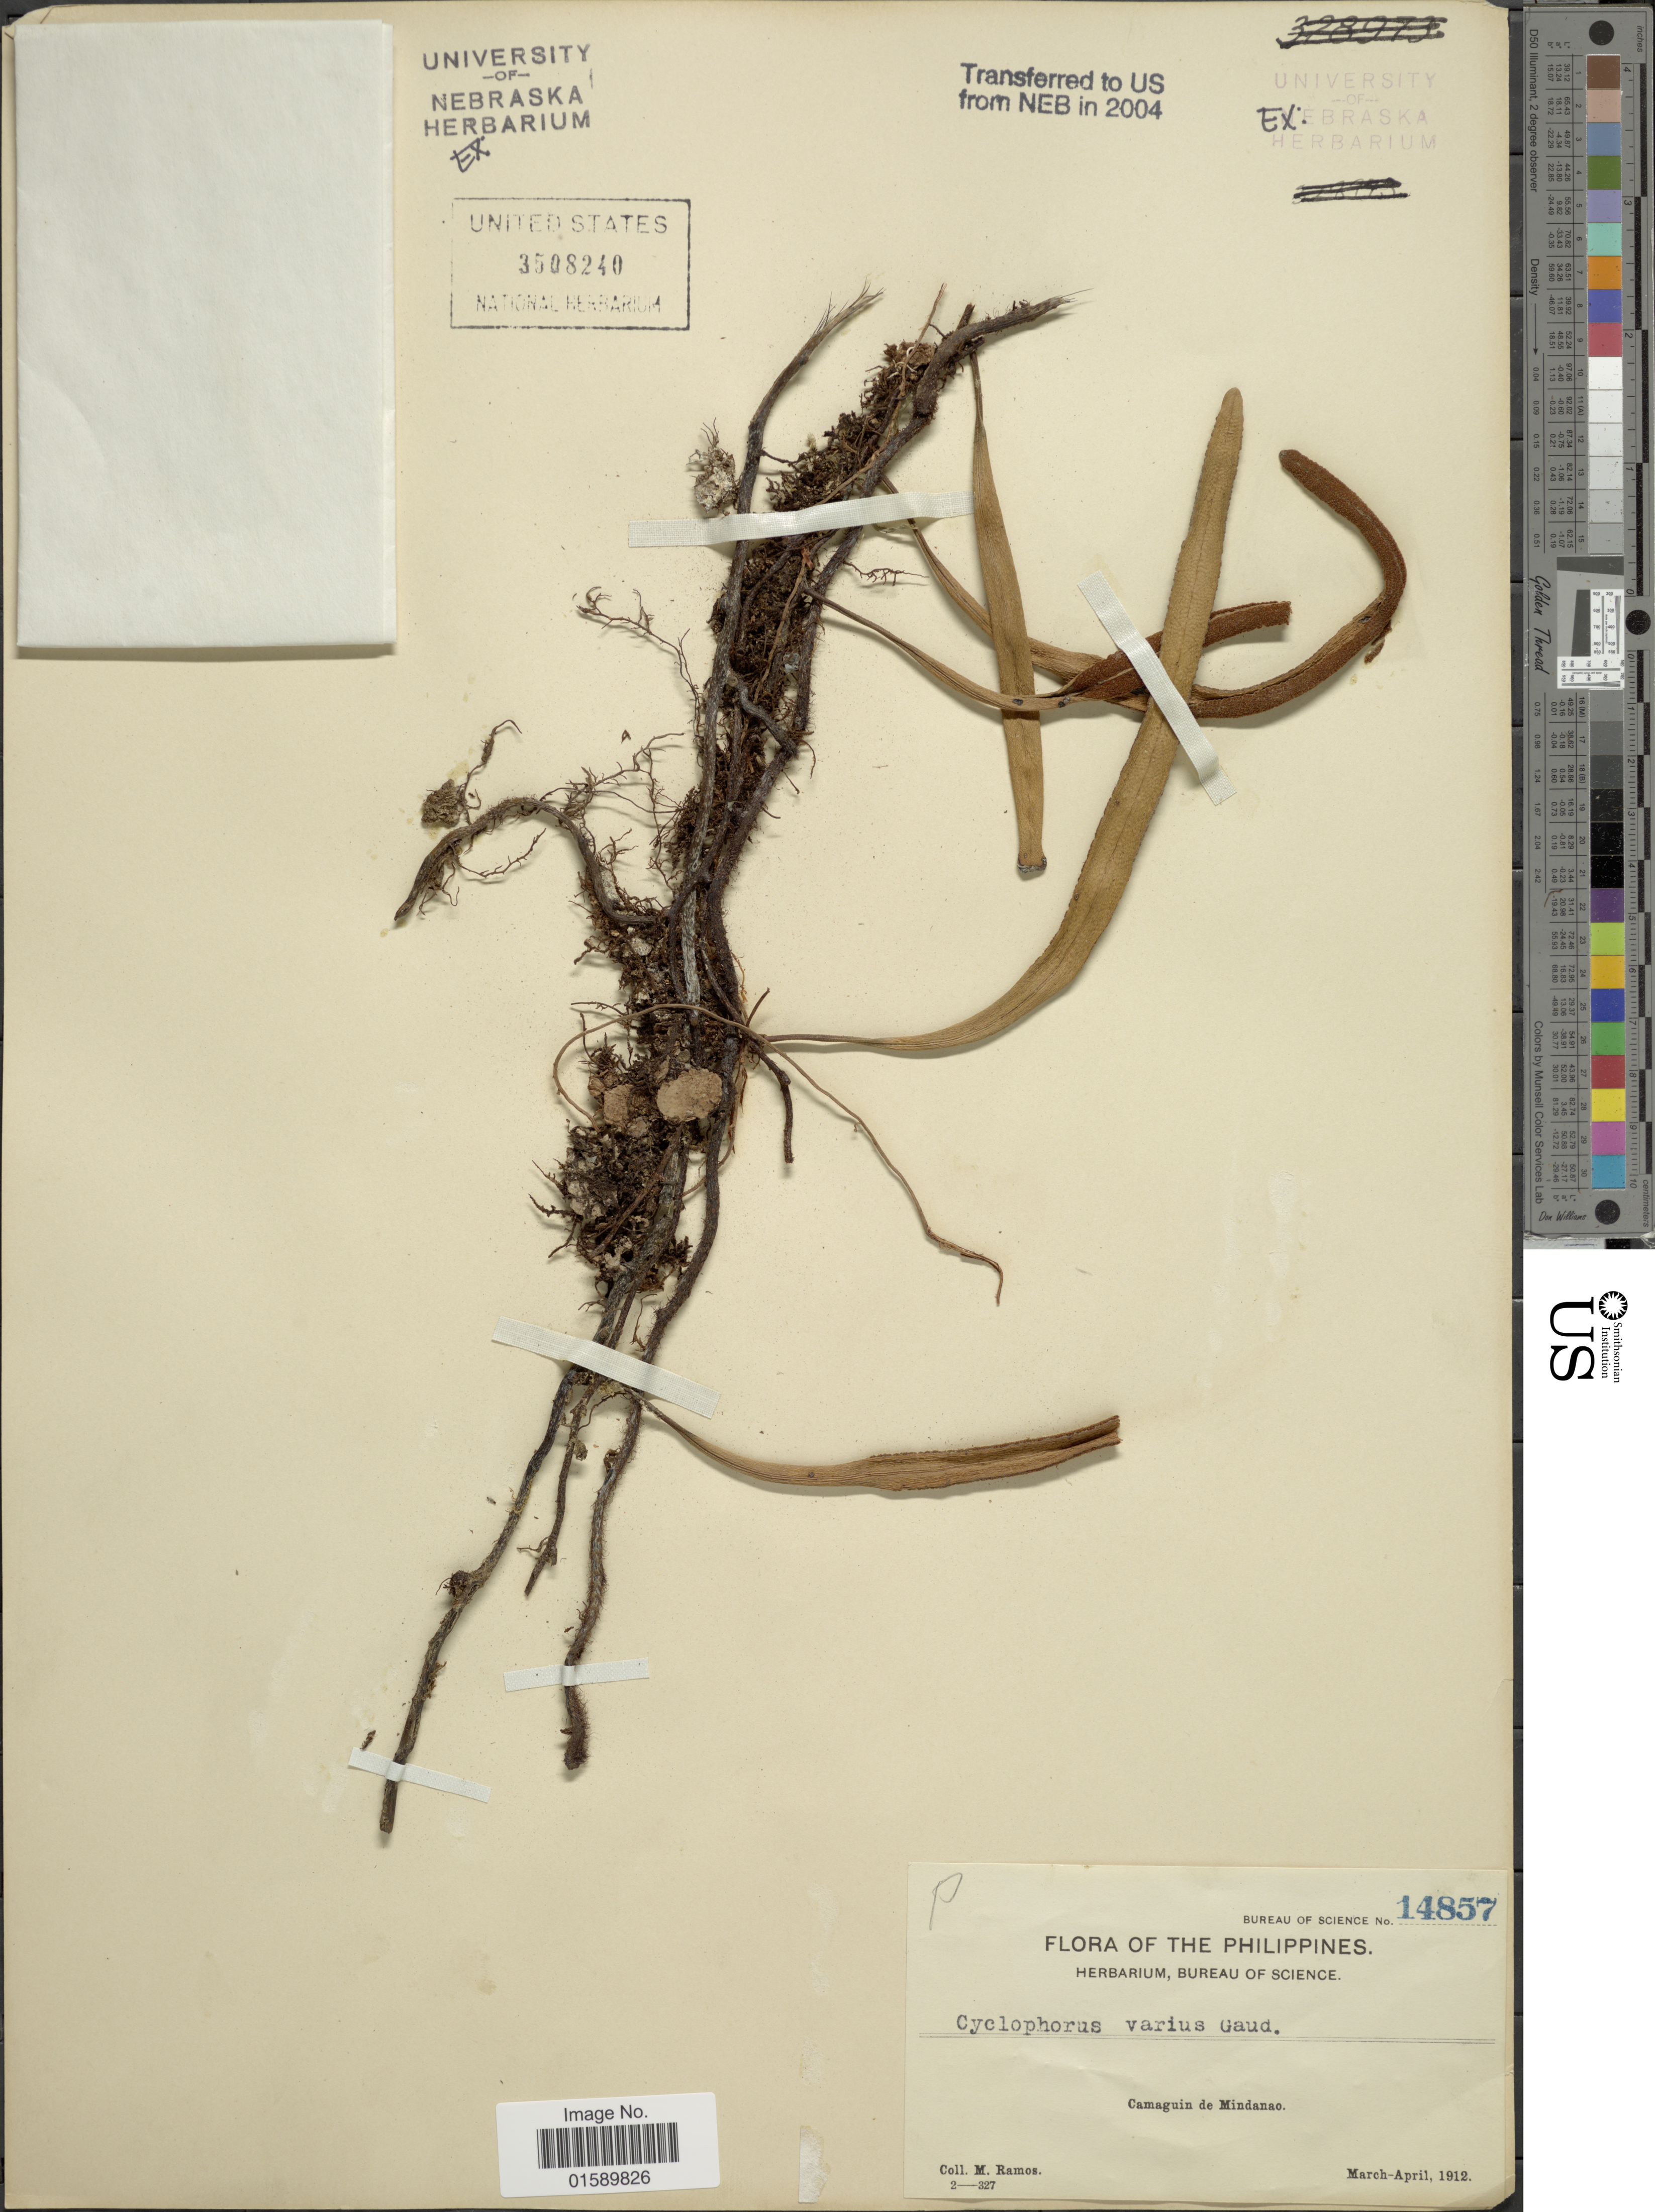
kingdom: Plantae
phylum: Tracheophyta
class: Polypodiopsida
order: Polypodiales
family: Polypodiaceae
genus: Pyrrosia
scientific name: Pyrrosia varia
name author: (Kaulf.) Farw.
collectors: M. Ramos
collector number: Bureau of science 14857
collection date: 1912-03/1912-04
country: Philippines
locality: Camaguin de Mindanao.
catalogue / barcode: US 3508240